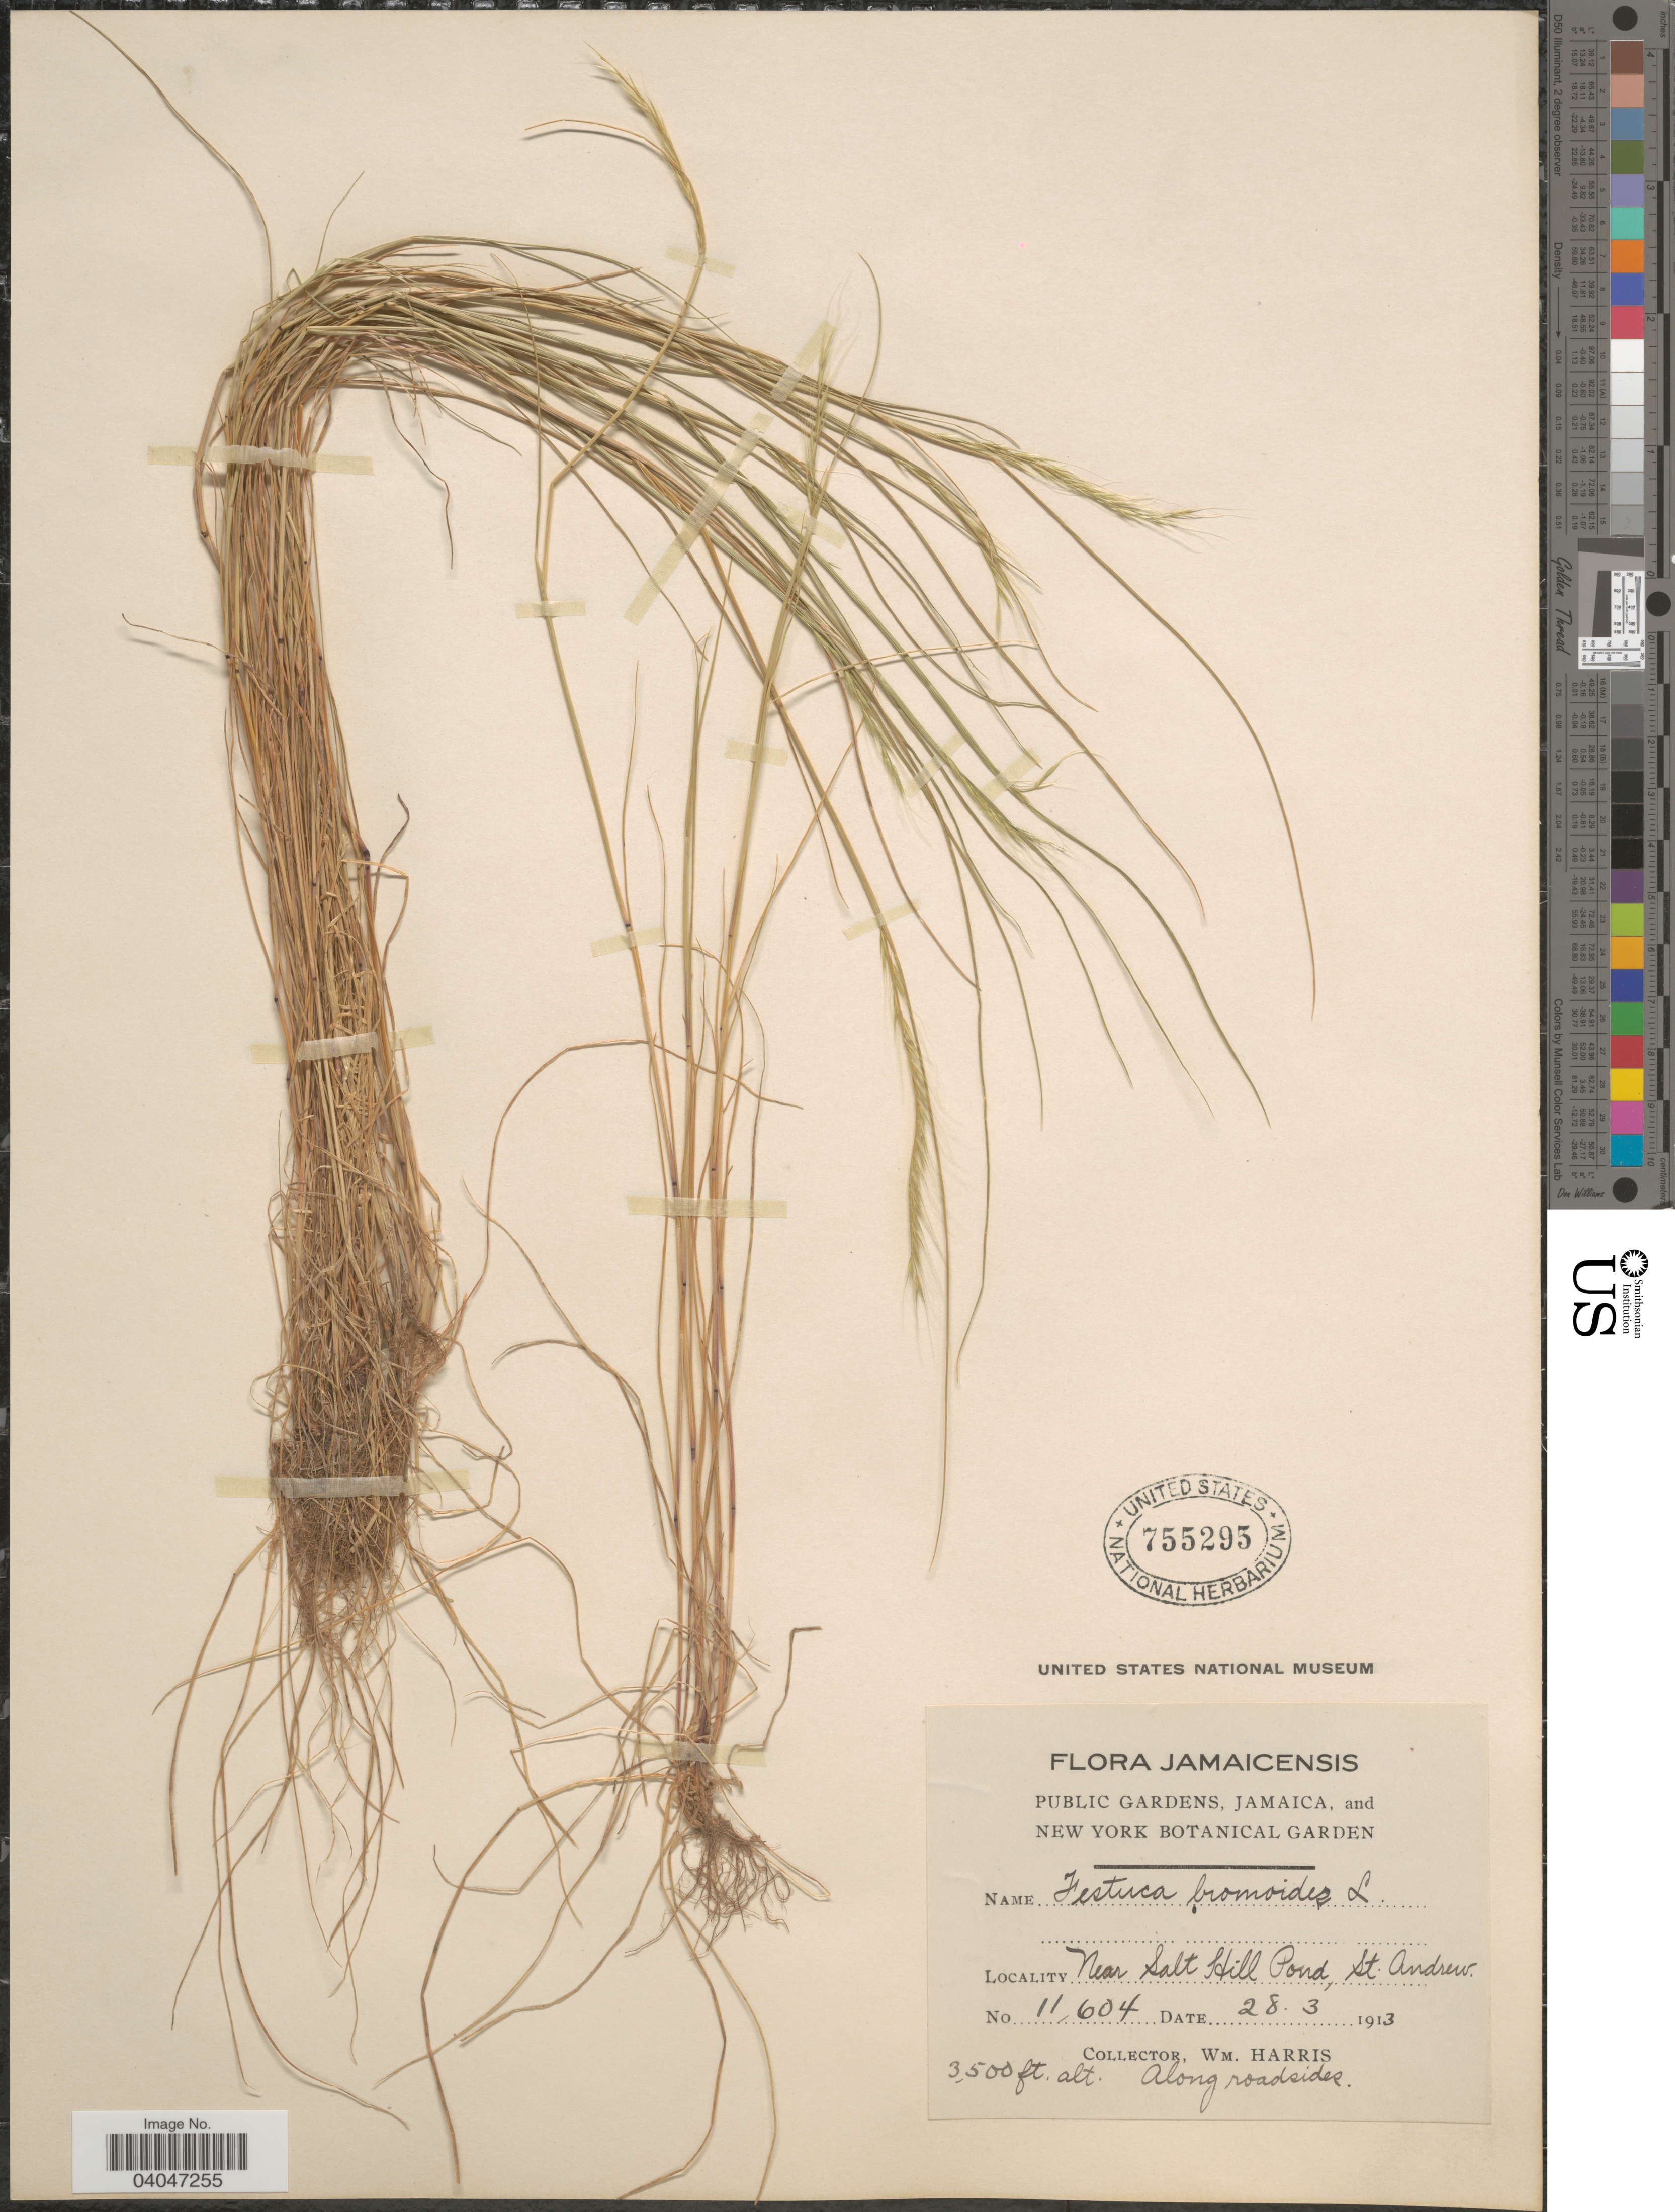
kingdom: Plantae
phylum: Tracheophyta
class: Liliopsida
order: Poales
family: Poaceae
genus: Festuca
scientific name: Festuca myuros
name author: L.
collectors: W. H. Harris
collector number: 11604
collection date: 1913-03-28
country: Jamaica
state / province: Saint Andrew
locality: Near Salt Hill Pond.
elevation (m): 1067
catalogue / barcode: US 755295